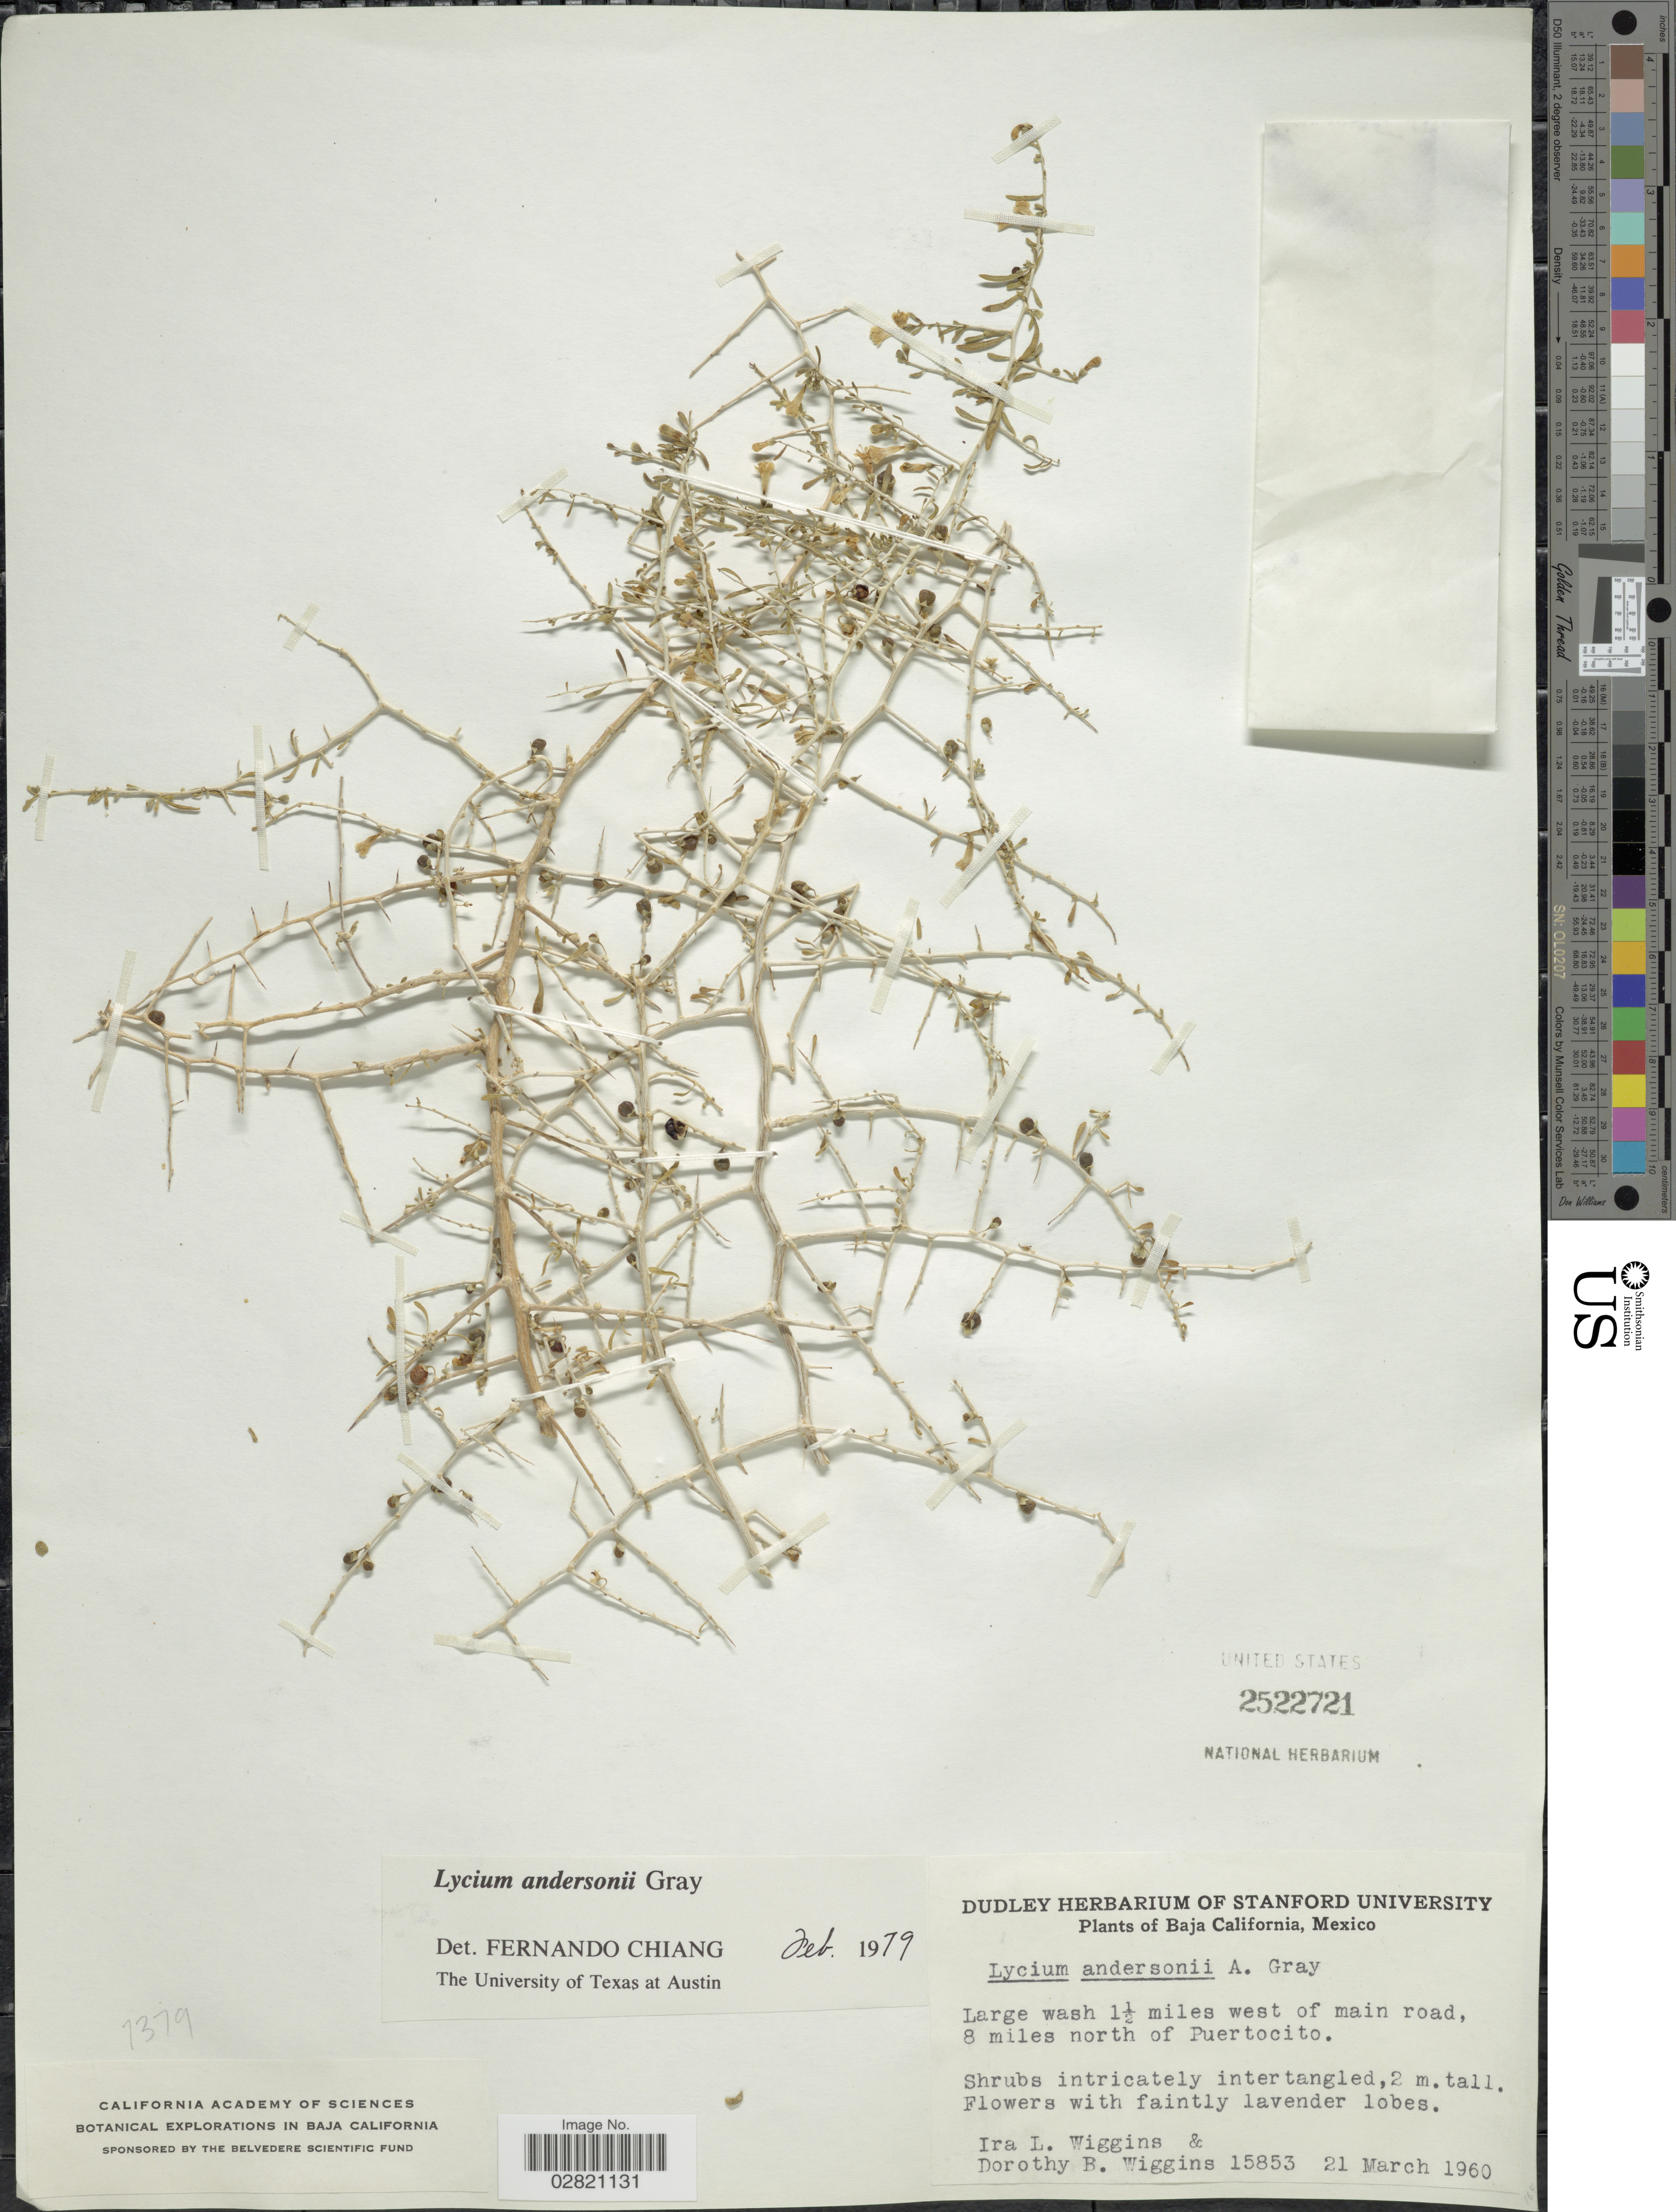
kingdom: Plantae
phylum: Tracheophyta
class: Magnoliopsida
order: Solanales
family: Solanaceae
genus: Lycium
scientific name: Lycium andersonii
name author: A. Gray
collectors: I. L. Wiggins & D. B. Wiggins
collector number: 15853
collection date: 1960-03-21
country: Mexico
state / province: Baja California Norte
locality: Large wash 1½ miles west of main road, 8 miles north of Puertocito.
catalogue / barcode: US 2522721